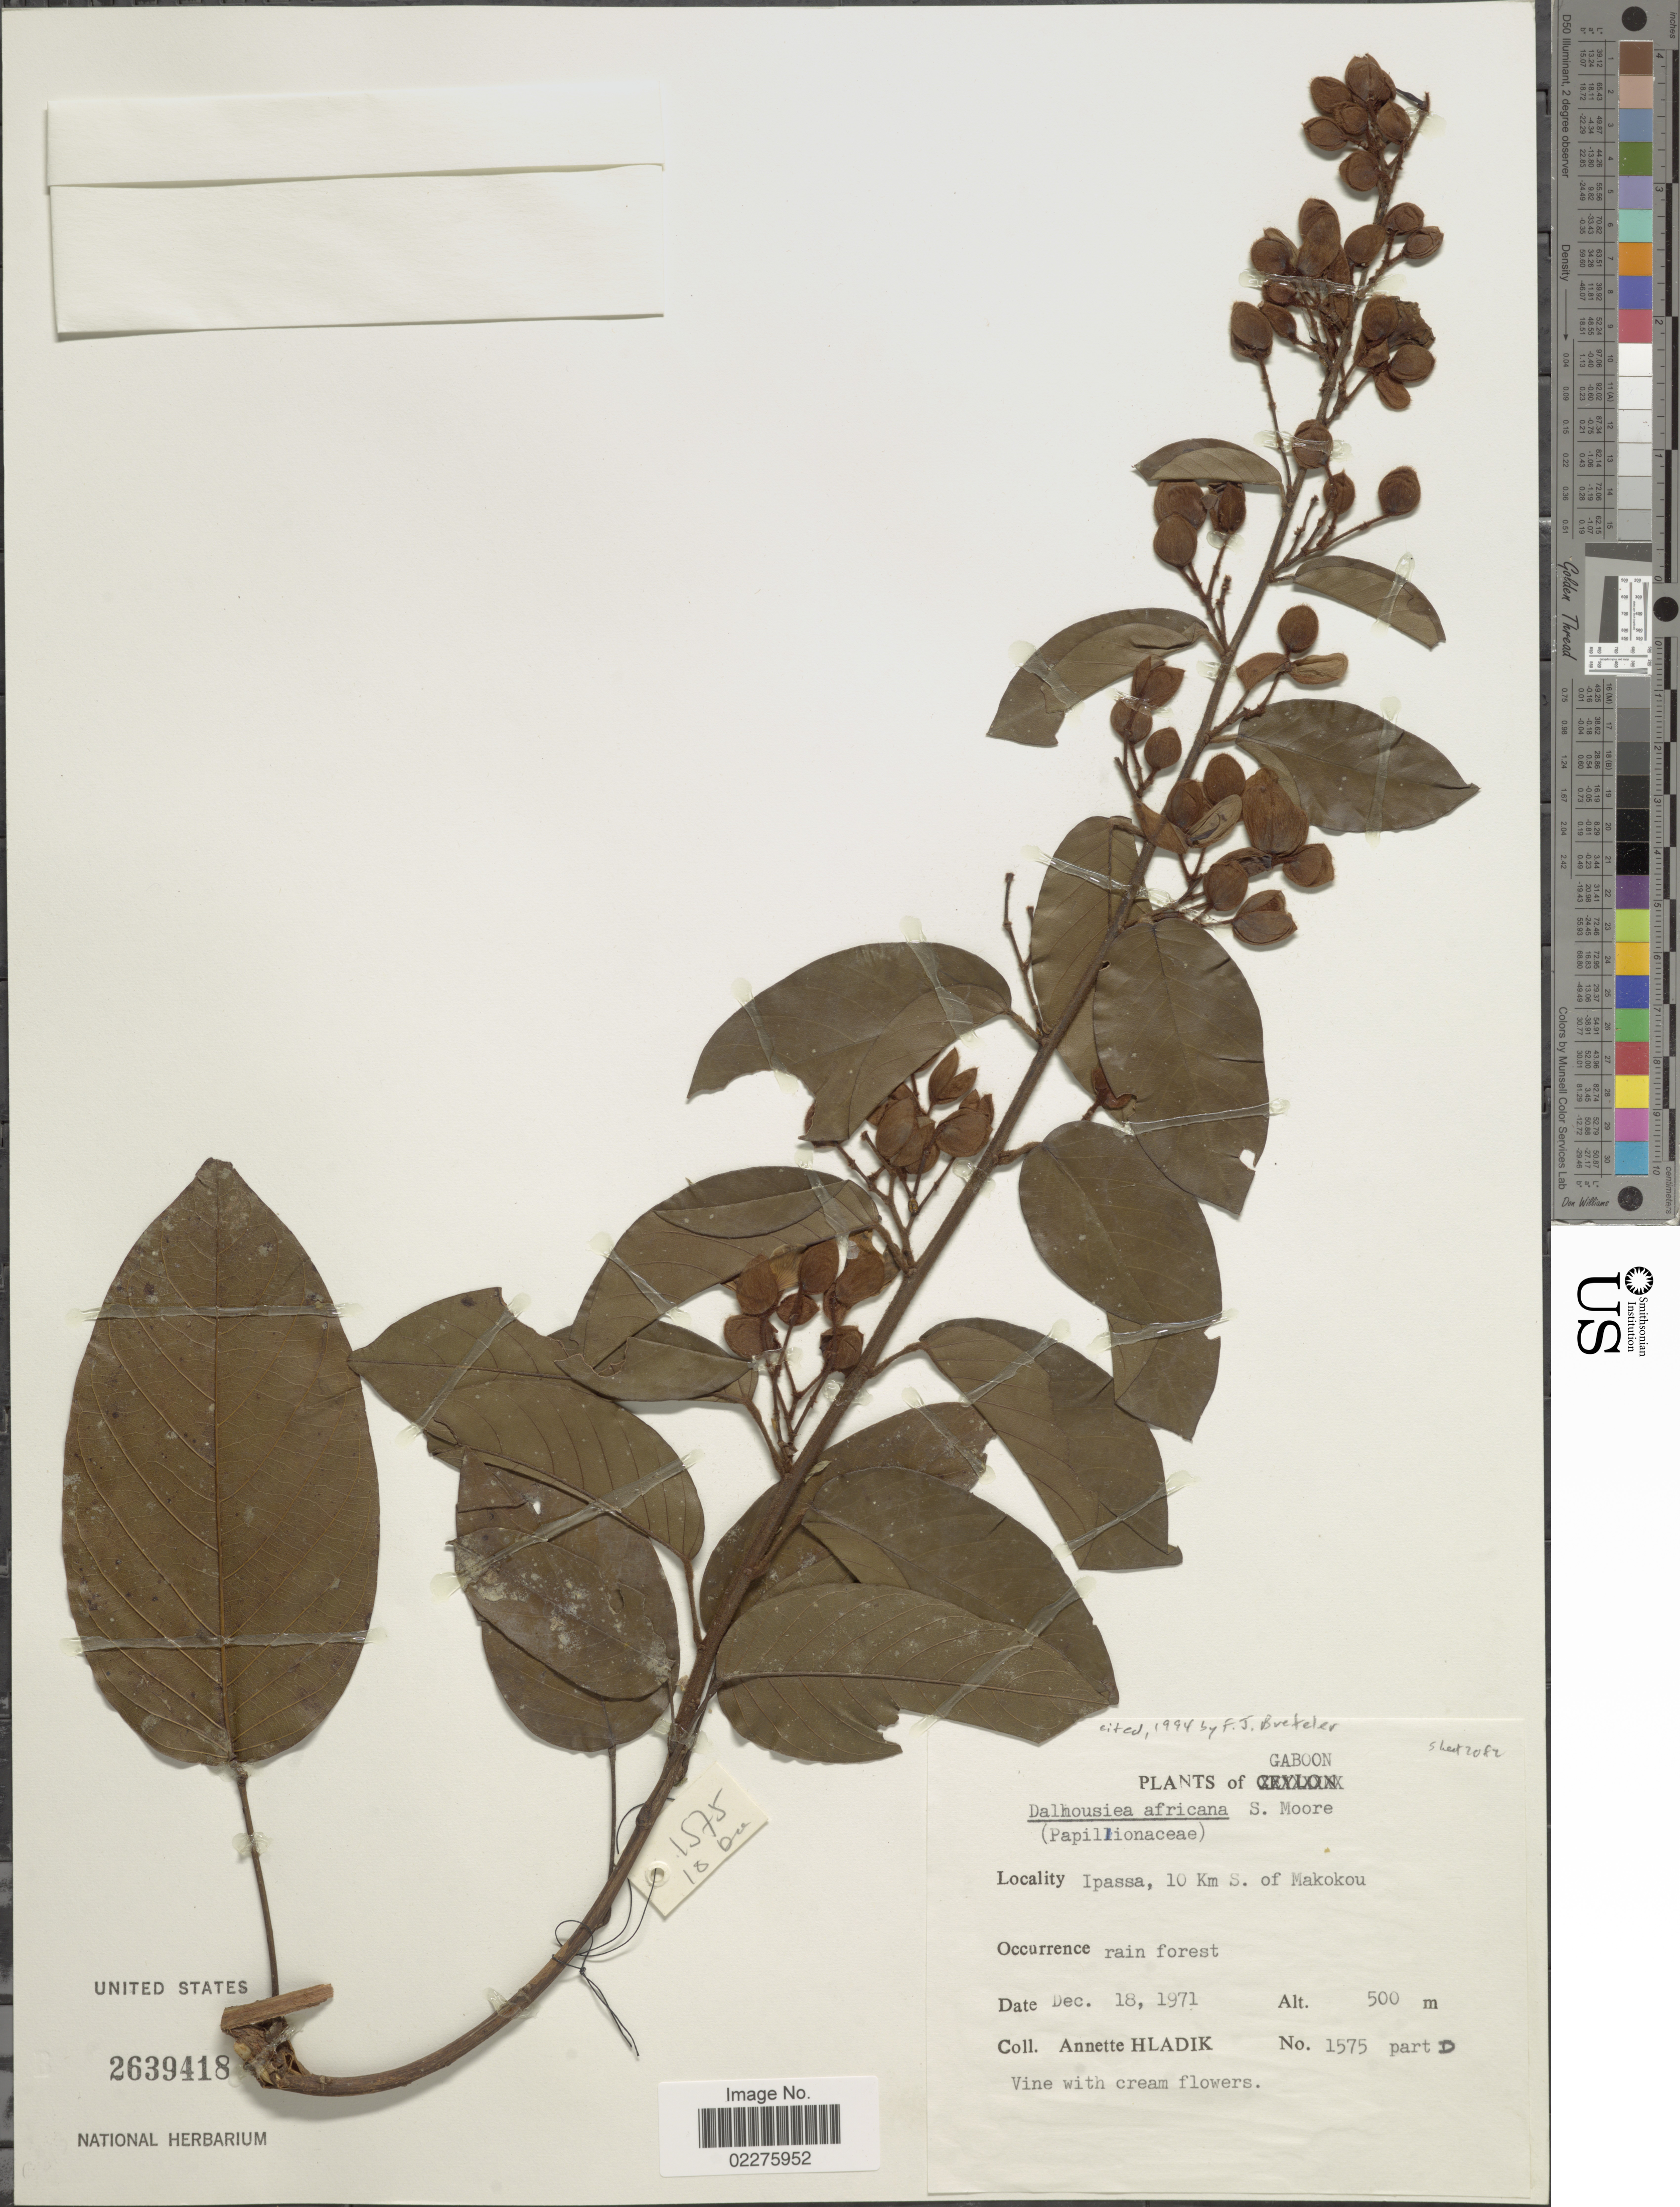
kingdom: Plantae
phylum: Tracheophyta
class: Magnoliopsida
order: Fabales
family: Fabaceae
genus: Dalhousiea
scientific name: Dalhousiea africana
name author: S. Moore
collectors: A. Hladik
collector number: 1575D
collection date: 1971-12-18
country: Gabon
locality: Ipassa, 10 km S of Makokou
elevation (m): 500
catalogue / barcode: US 2639418